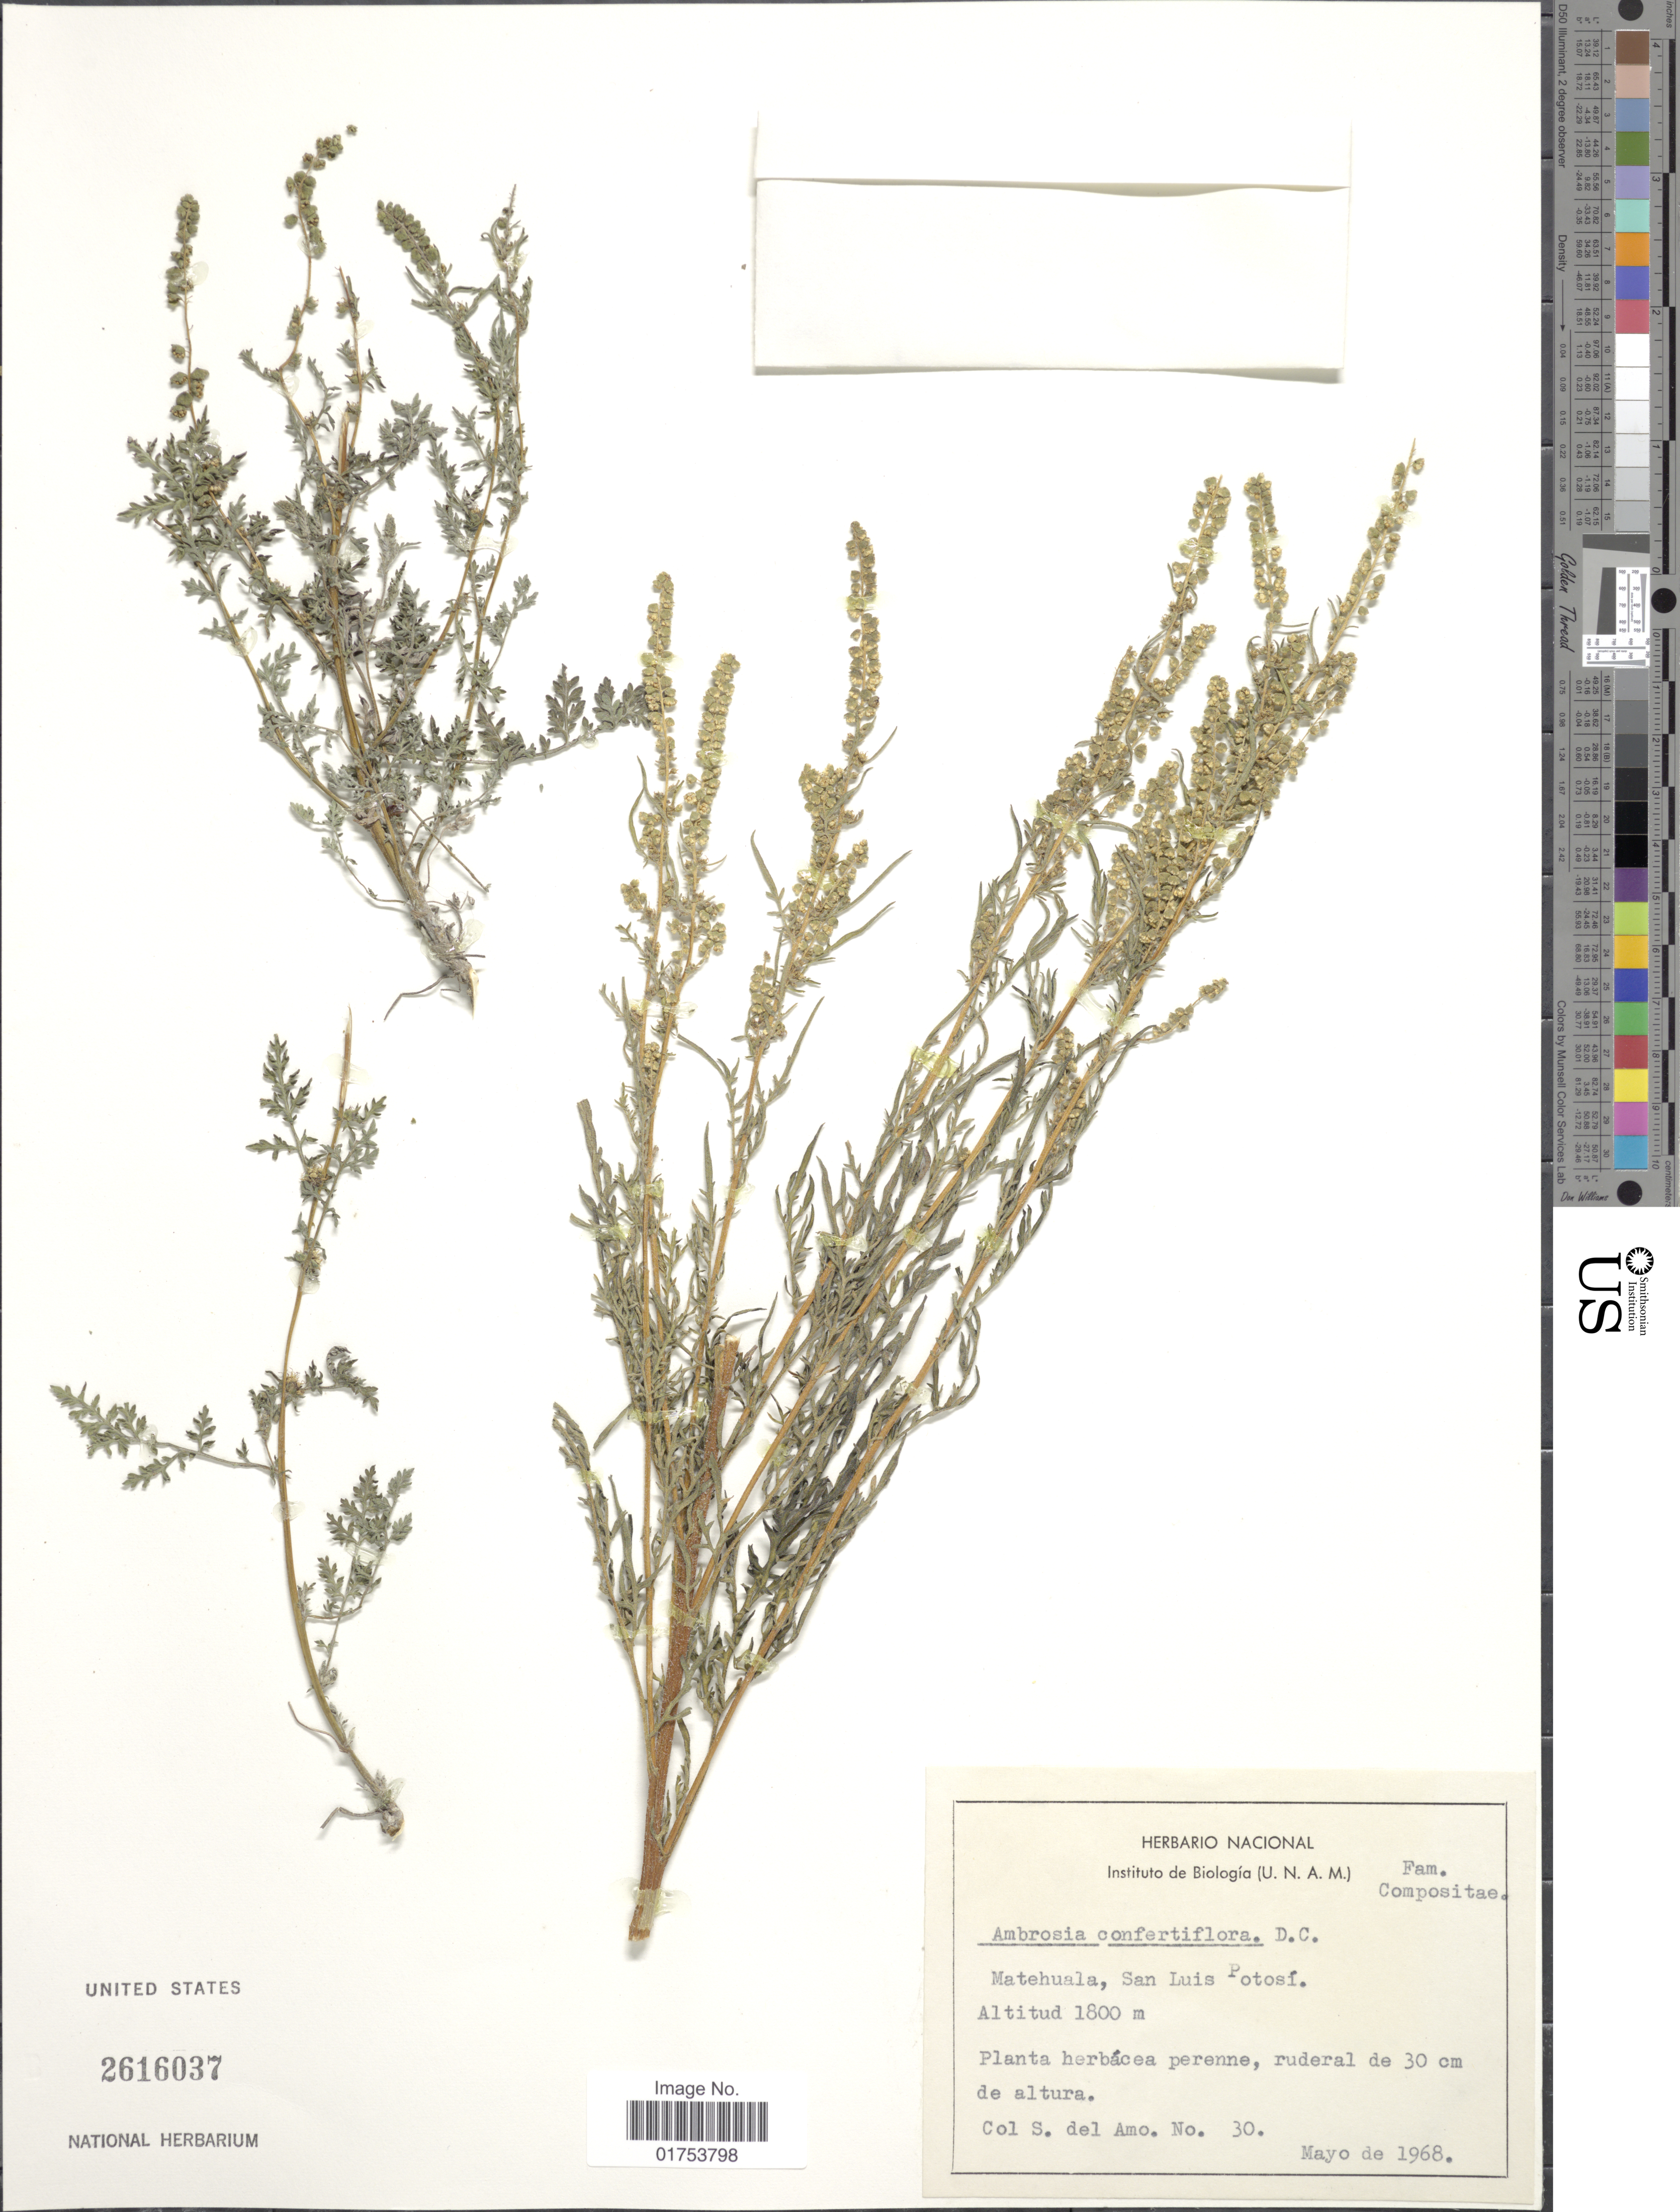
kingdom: Plantae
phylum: Tracheophyta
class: Magnoliopsida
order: Asterales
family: Asteraceae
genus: Ambrosia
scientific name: Ambrosia confertiflora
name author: DC.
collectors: S. Amo.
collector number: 30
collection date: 1968-05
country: Mexico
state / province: San Luis Potosí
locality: Matehuala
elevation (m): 1800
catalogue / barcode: US 2616037